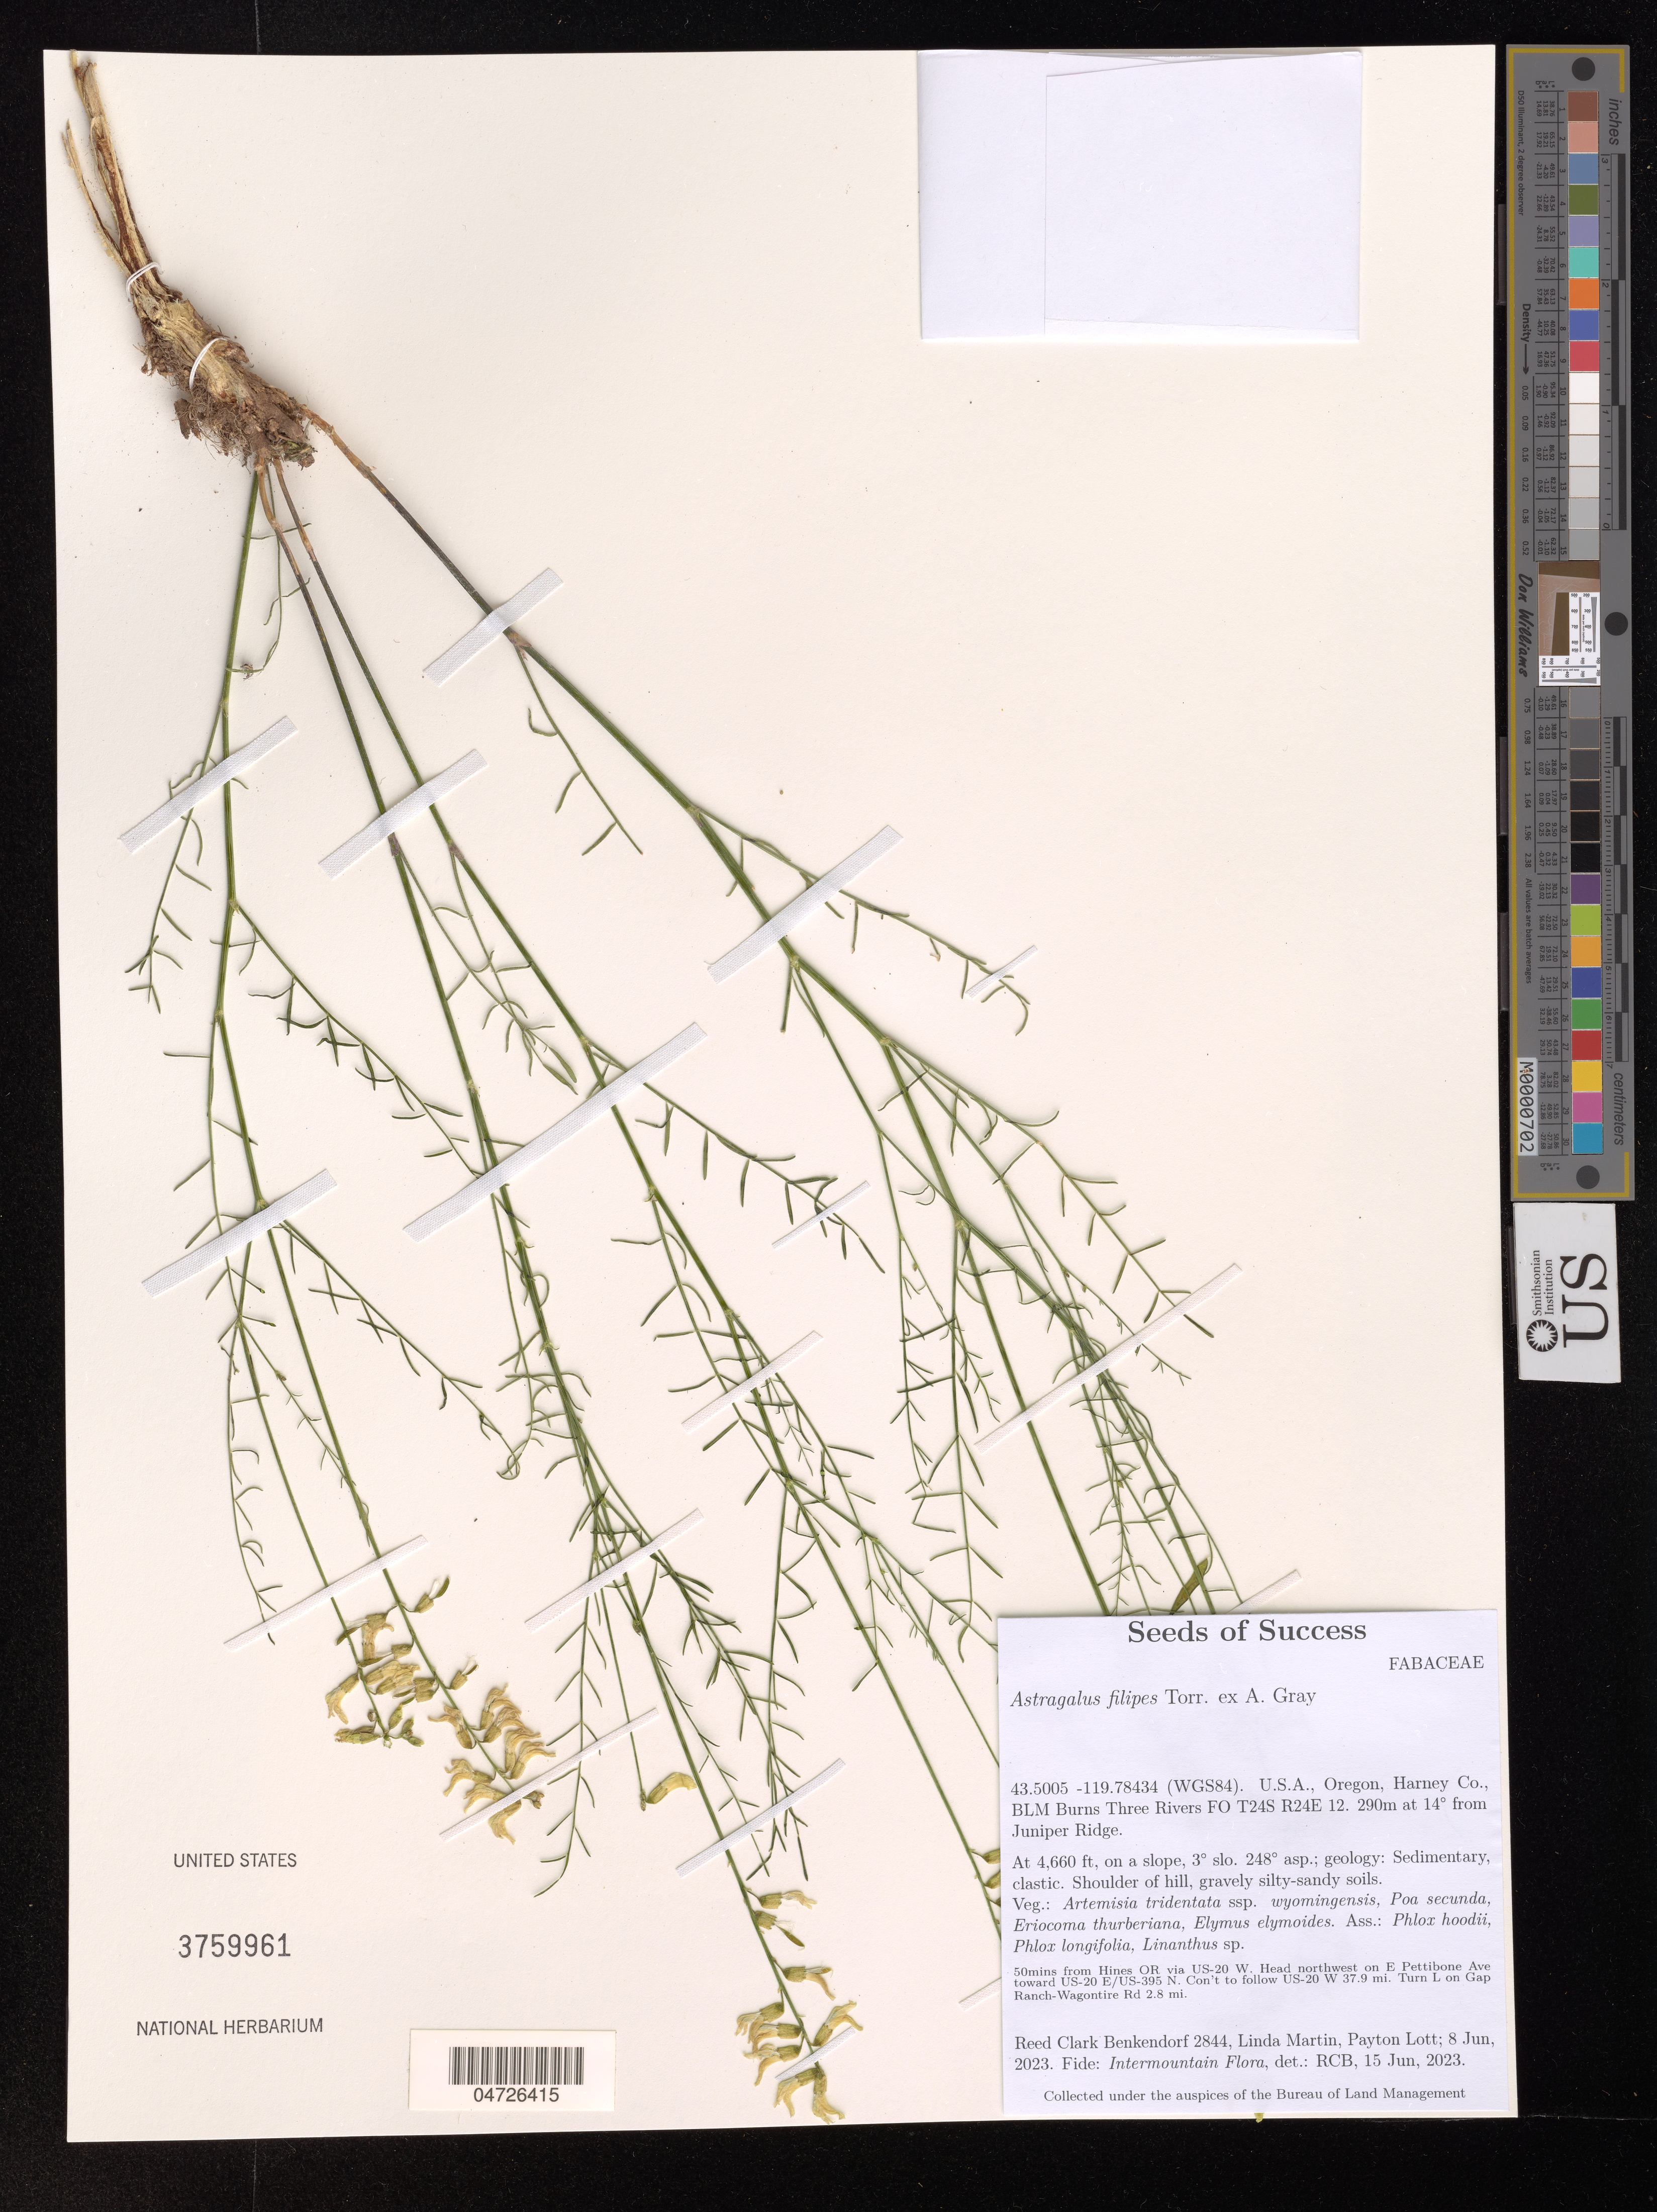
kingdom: Plantae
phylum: Tracheophyta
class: Magnoliopsida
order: Fabales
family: Fabaceae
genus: Astragalus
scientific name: Astragalus filipes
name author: A. Gray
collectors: R. Benkendorf, L. Martin & P. Lott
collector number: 2844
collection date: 2023-06-08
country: United States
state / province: Oregon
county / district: Harney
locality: (WGS84). Harney Co., BLM Burns Three Rivers FO T24S R24E 12. 290m at 14° from Juniper Ridge.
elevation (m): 1420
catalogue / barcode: US 3759961